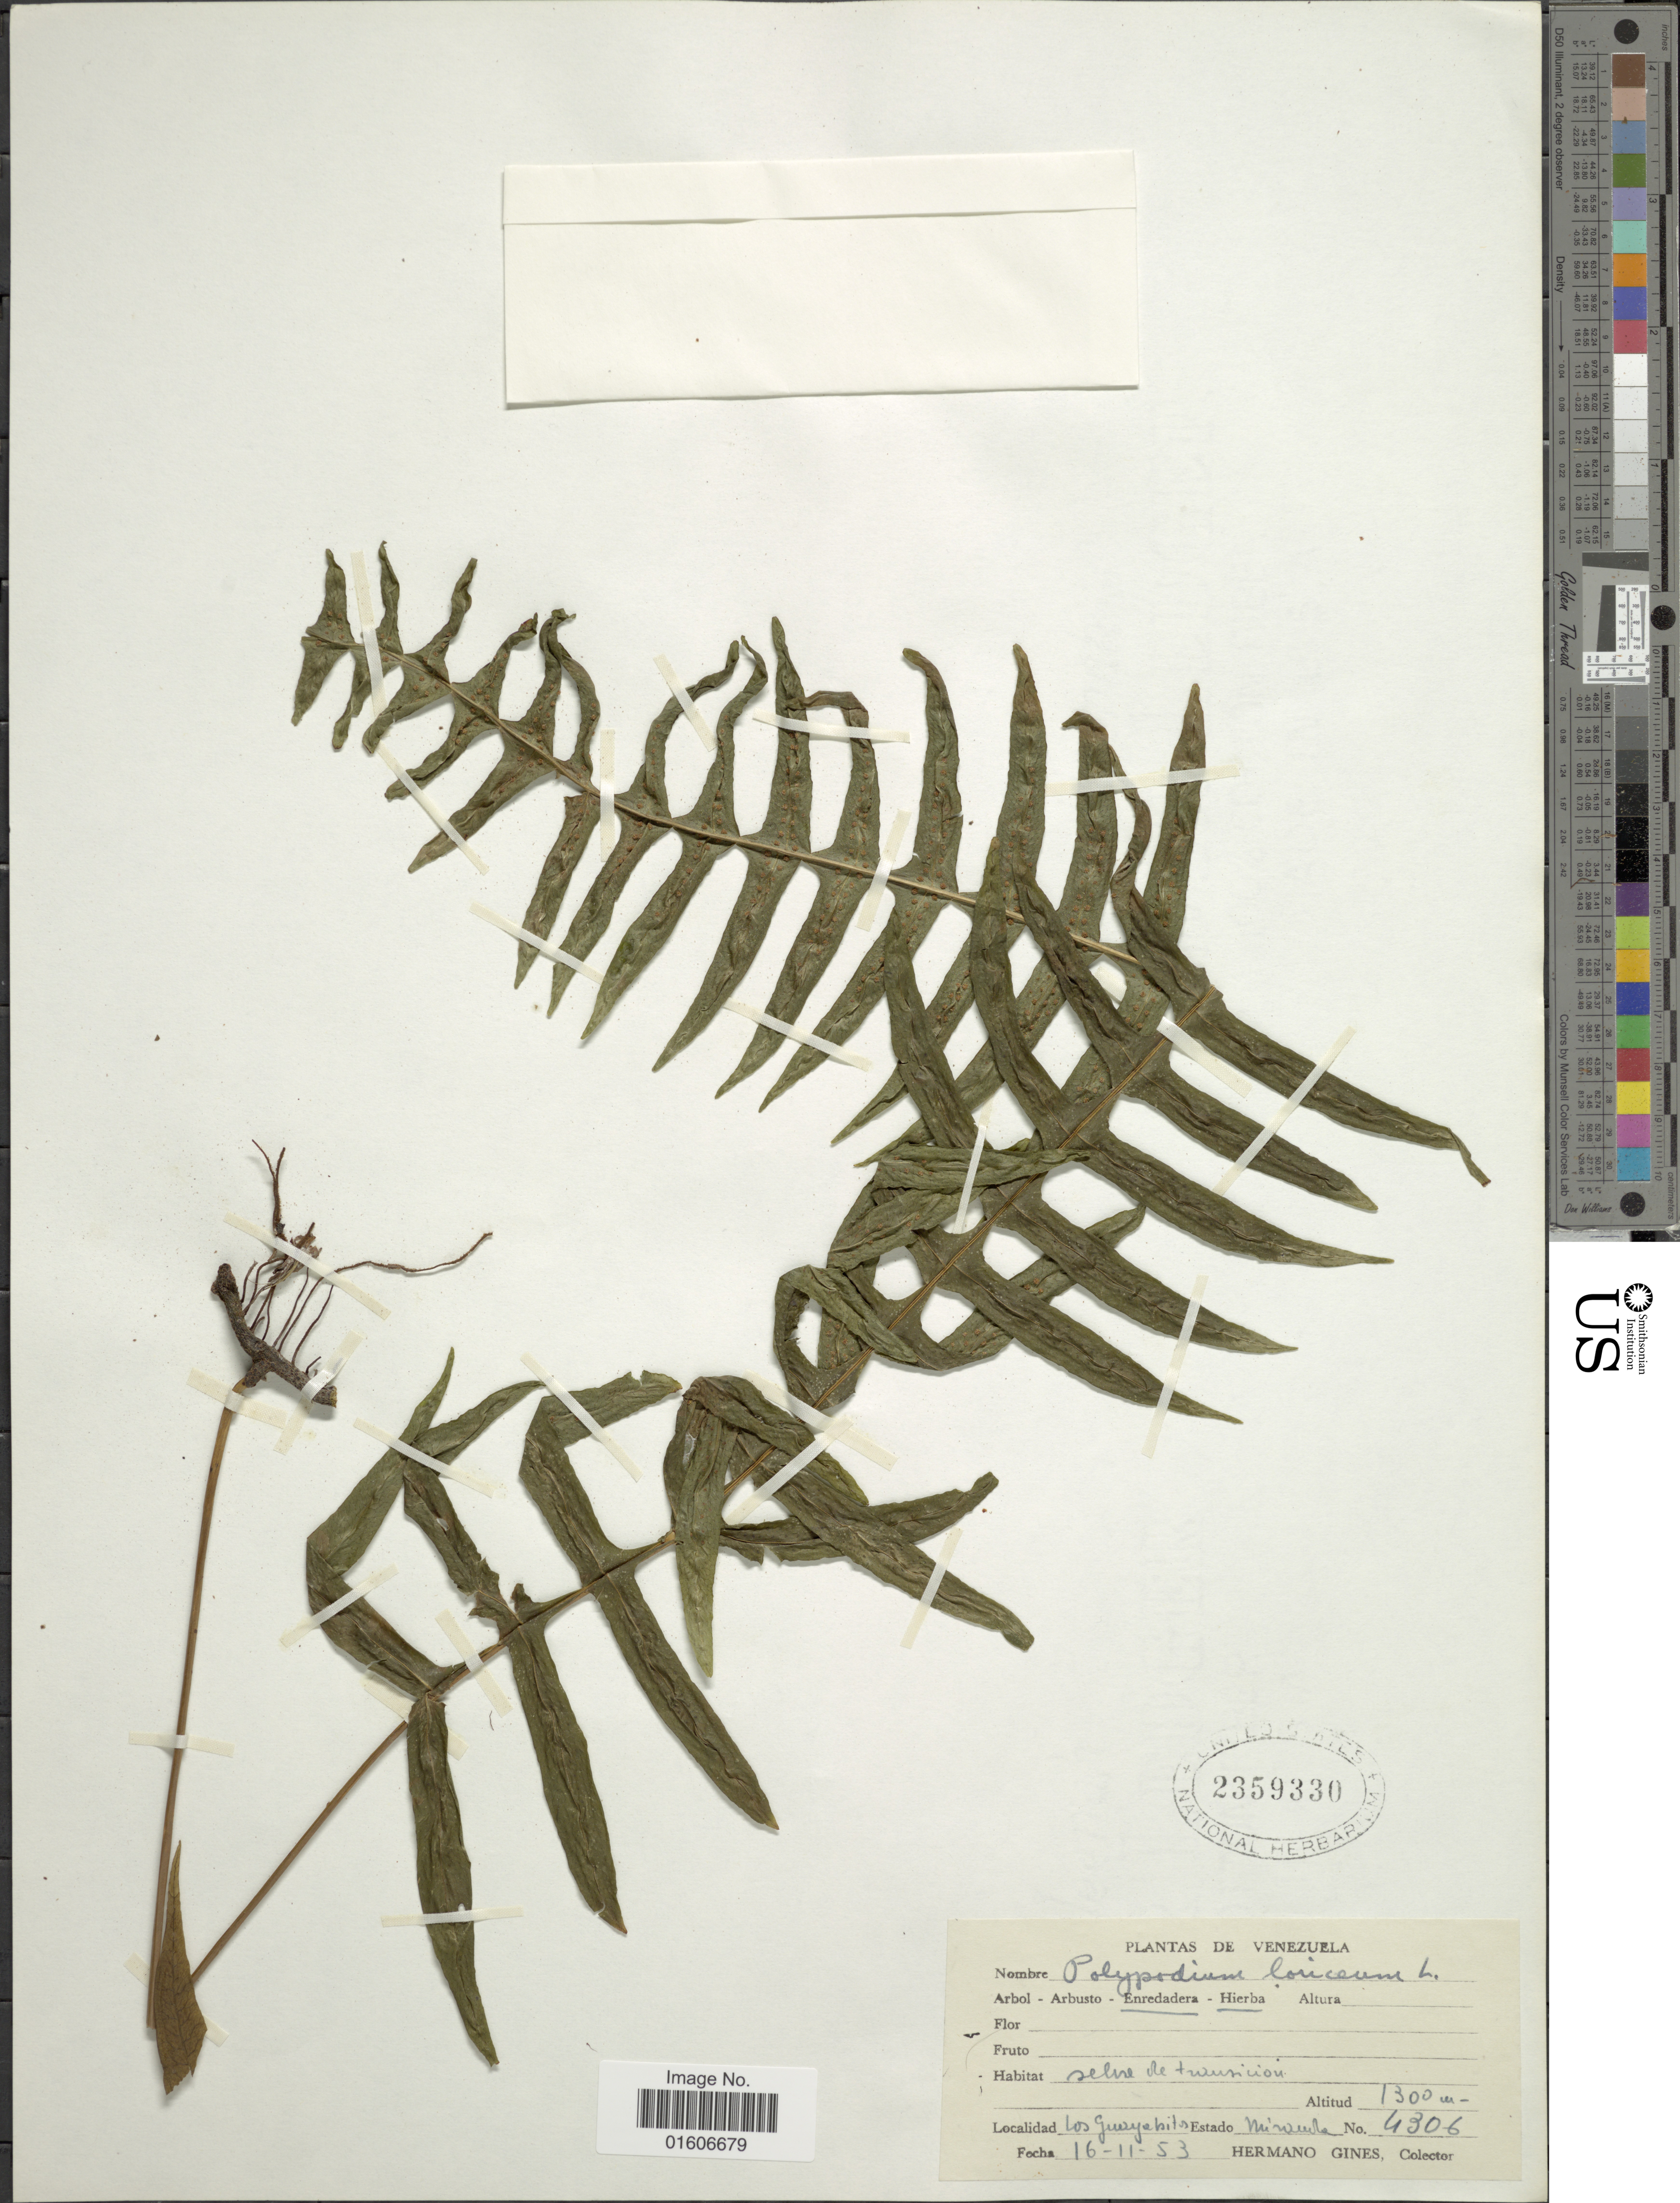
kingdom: Plantae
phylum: Tracheophyta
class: Polypodiopsida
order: Polypodiales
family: Polypodiaceae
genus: Serpocaulon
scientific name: Serpocaulon loriceum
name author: (L.) A.R. Sm.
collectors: Bro. Gines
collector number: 4306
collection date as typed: Transcribed d/m/y: 16/11/53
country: Venezuela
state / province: Miranda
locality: Los Guizyahits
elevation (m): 1300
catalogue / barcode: US 2359330